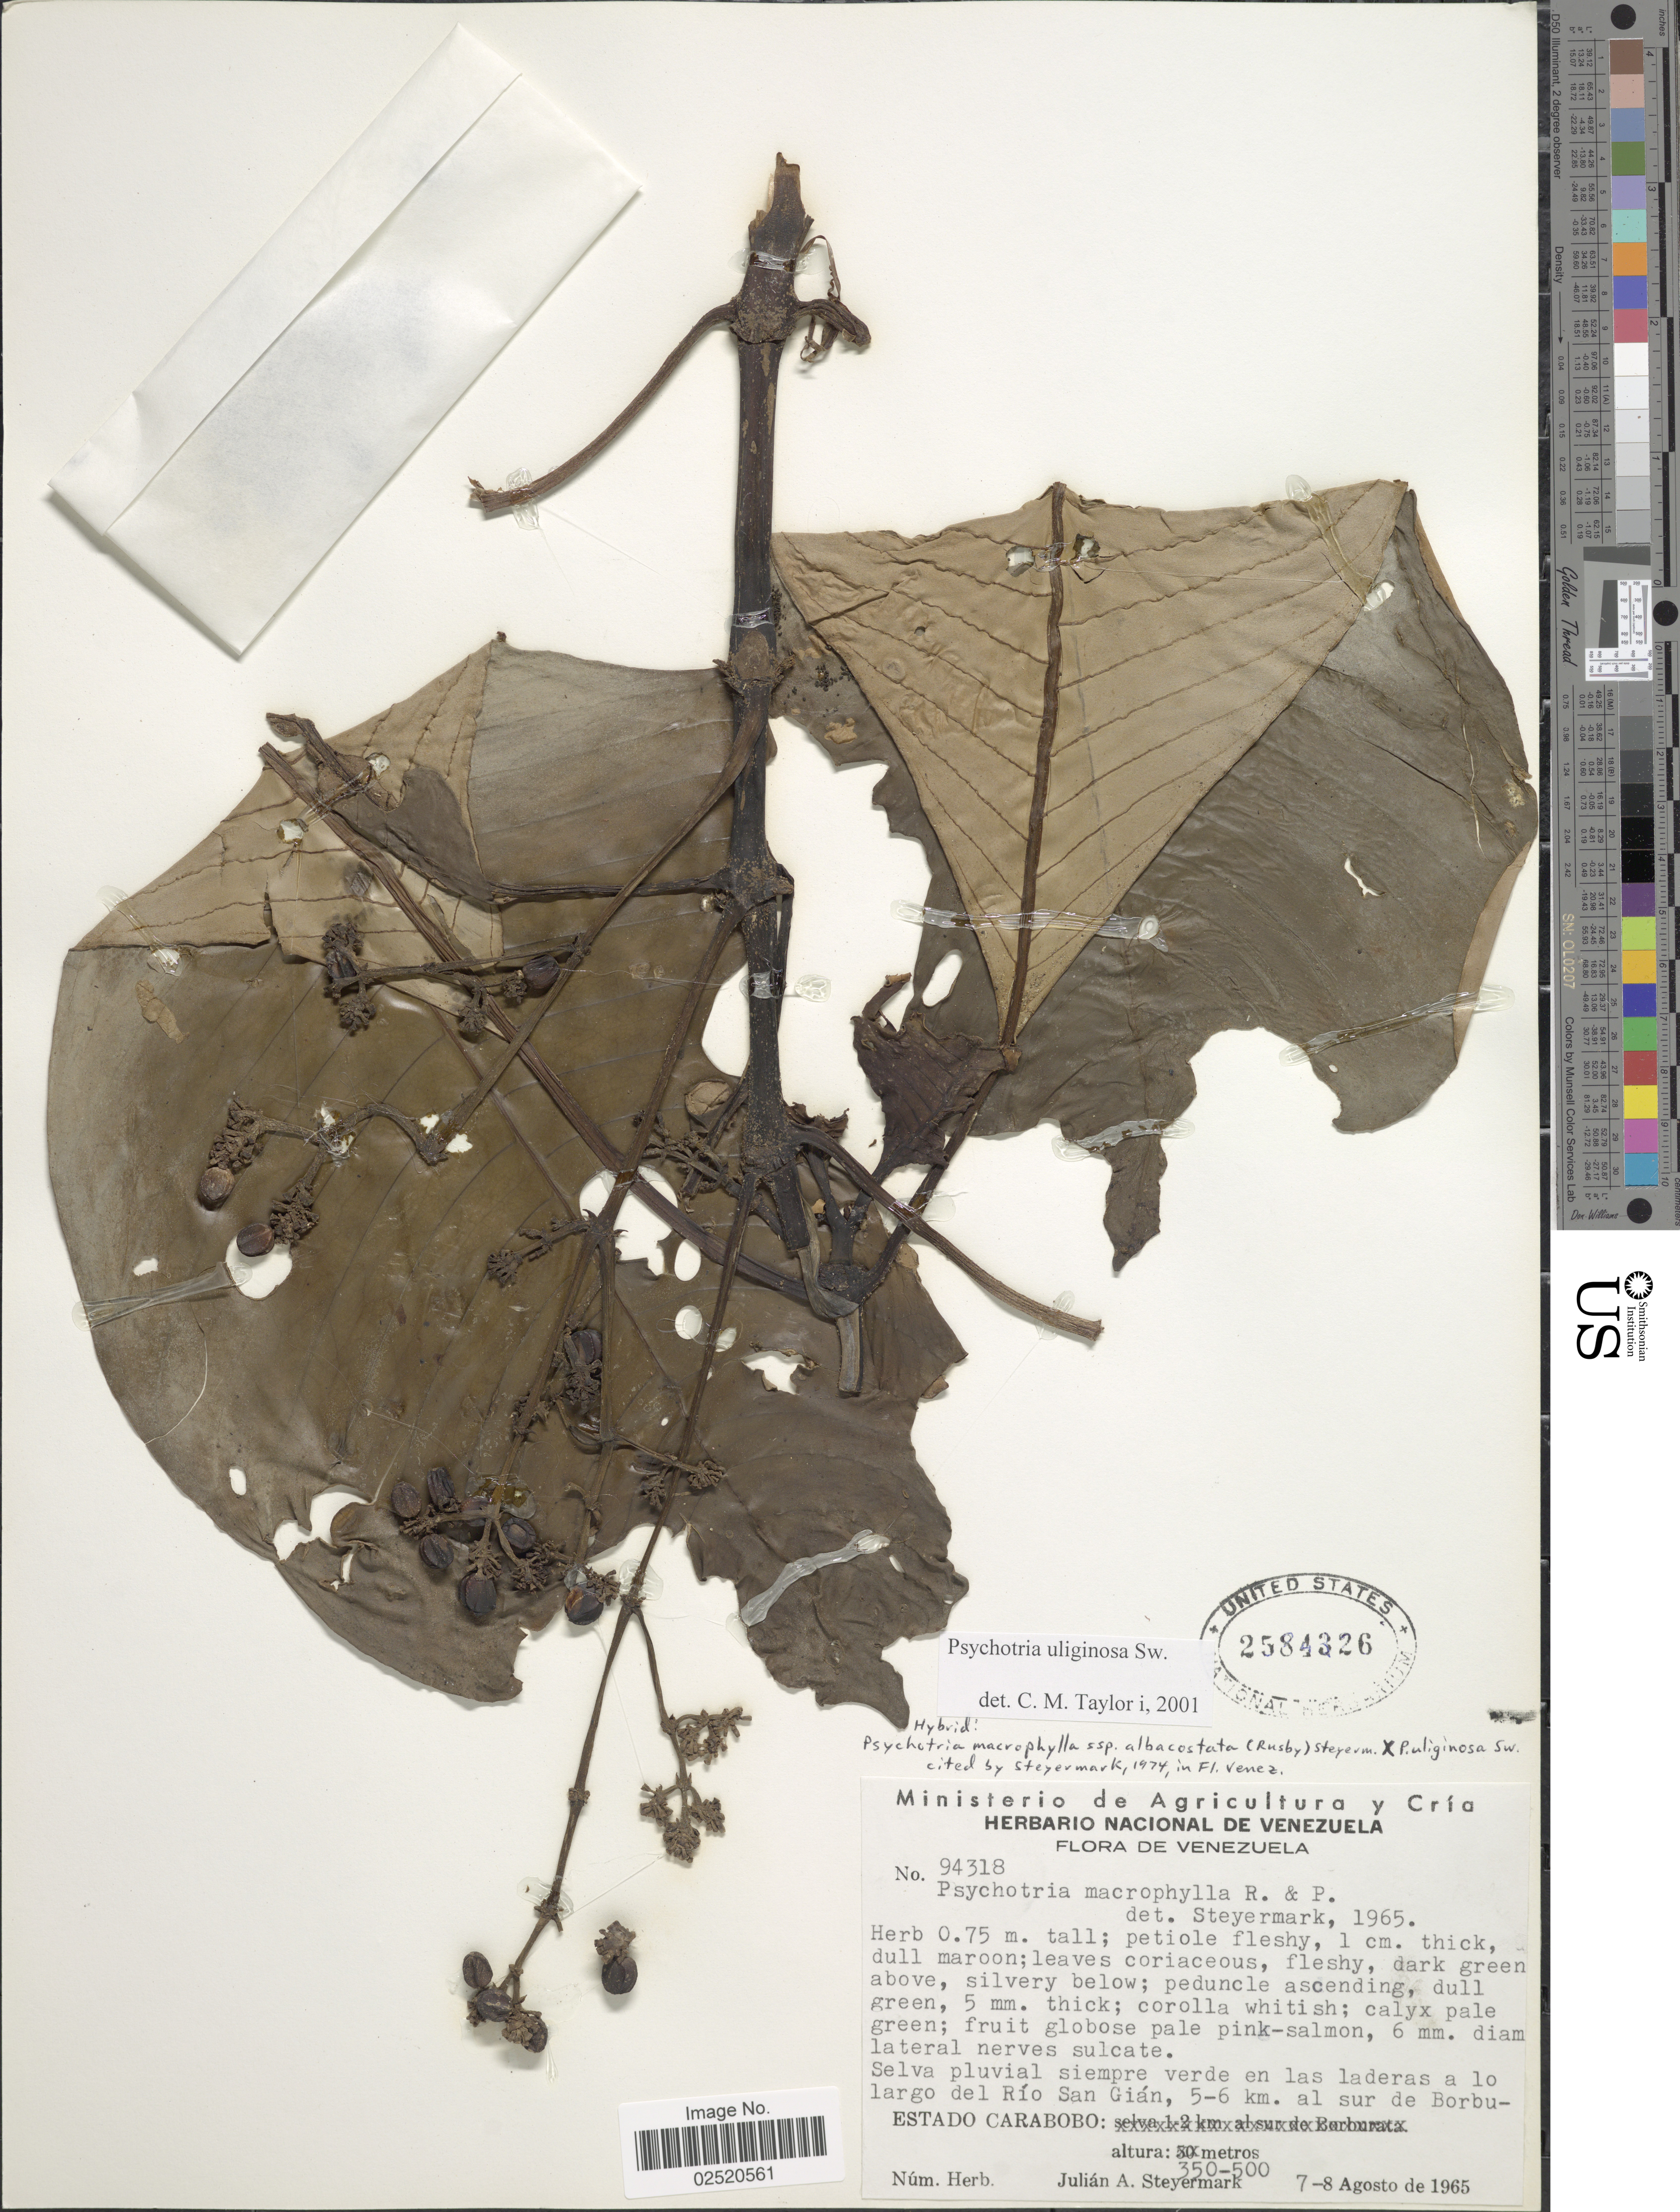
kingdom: Plantae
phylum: Tracheophyta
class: Magnoliopsida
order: Gentianales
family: Rubiaceae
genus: Psychotria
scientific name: Psychotria uliginosa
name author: Sw.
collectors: J. Steyermark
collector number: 94318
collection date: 1965-08-07/1965-08-08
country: Venezuela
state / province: Carabobo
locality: Largo del Río San Gián, 5-6 km. al sur de Borbu- [unsure placement]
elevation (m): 350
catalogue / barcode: US 2584326